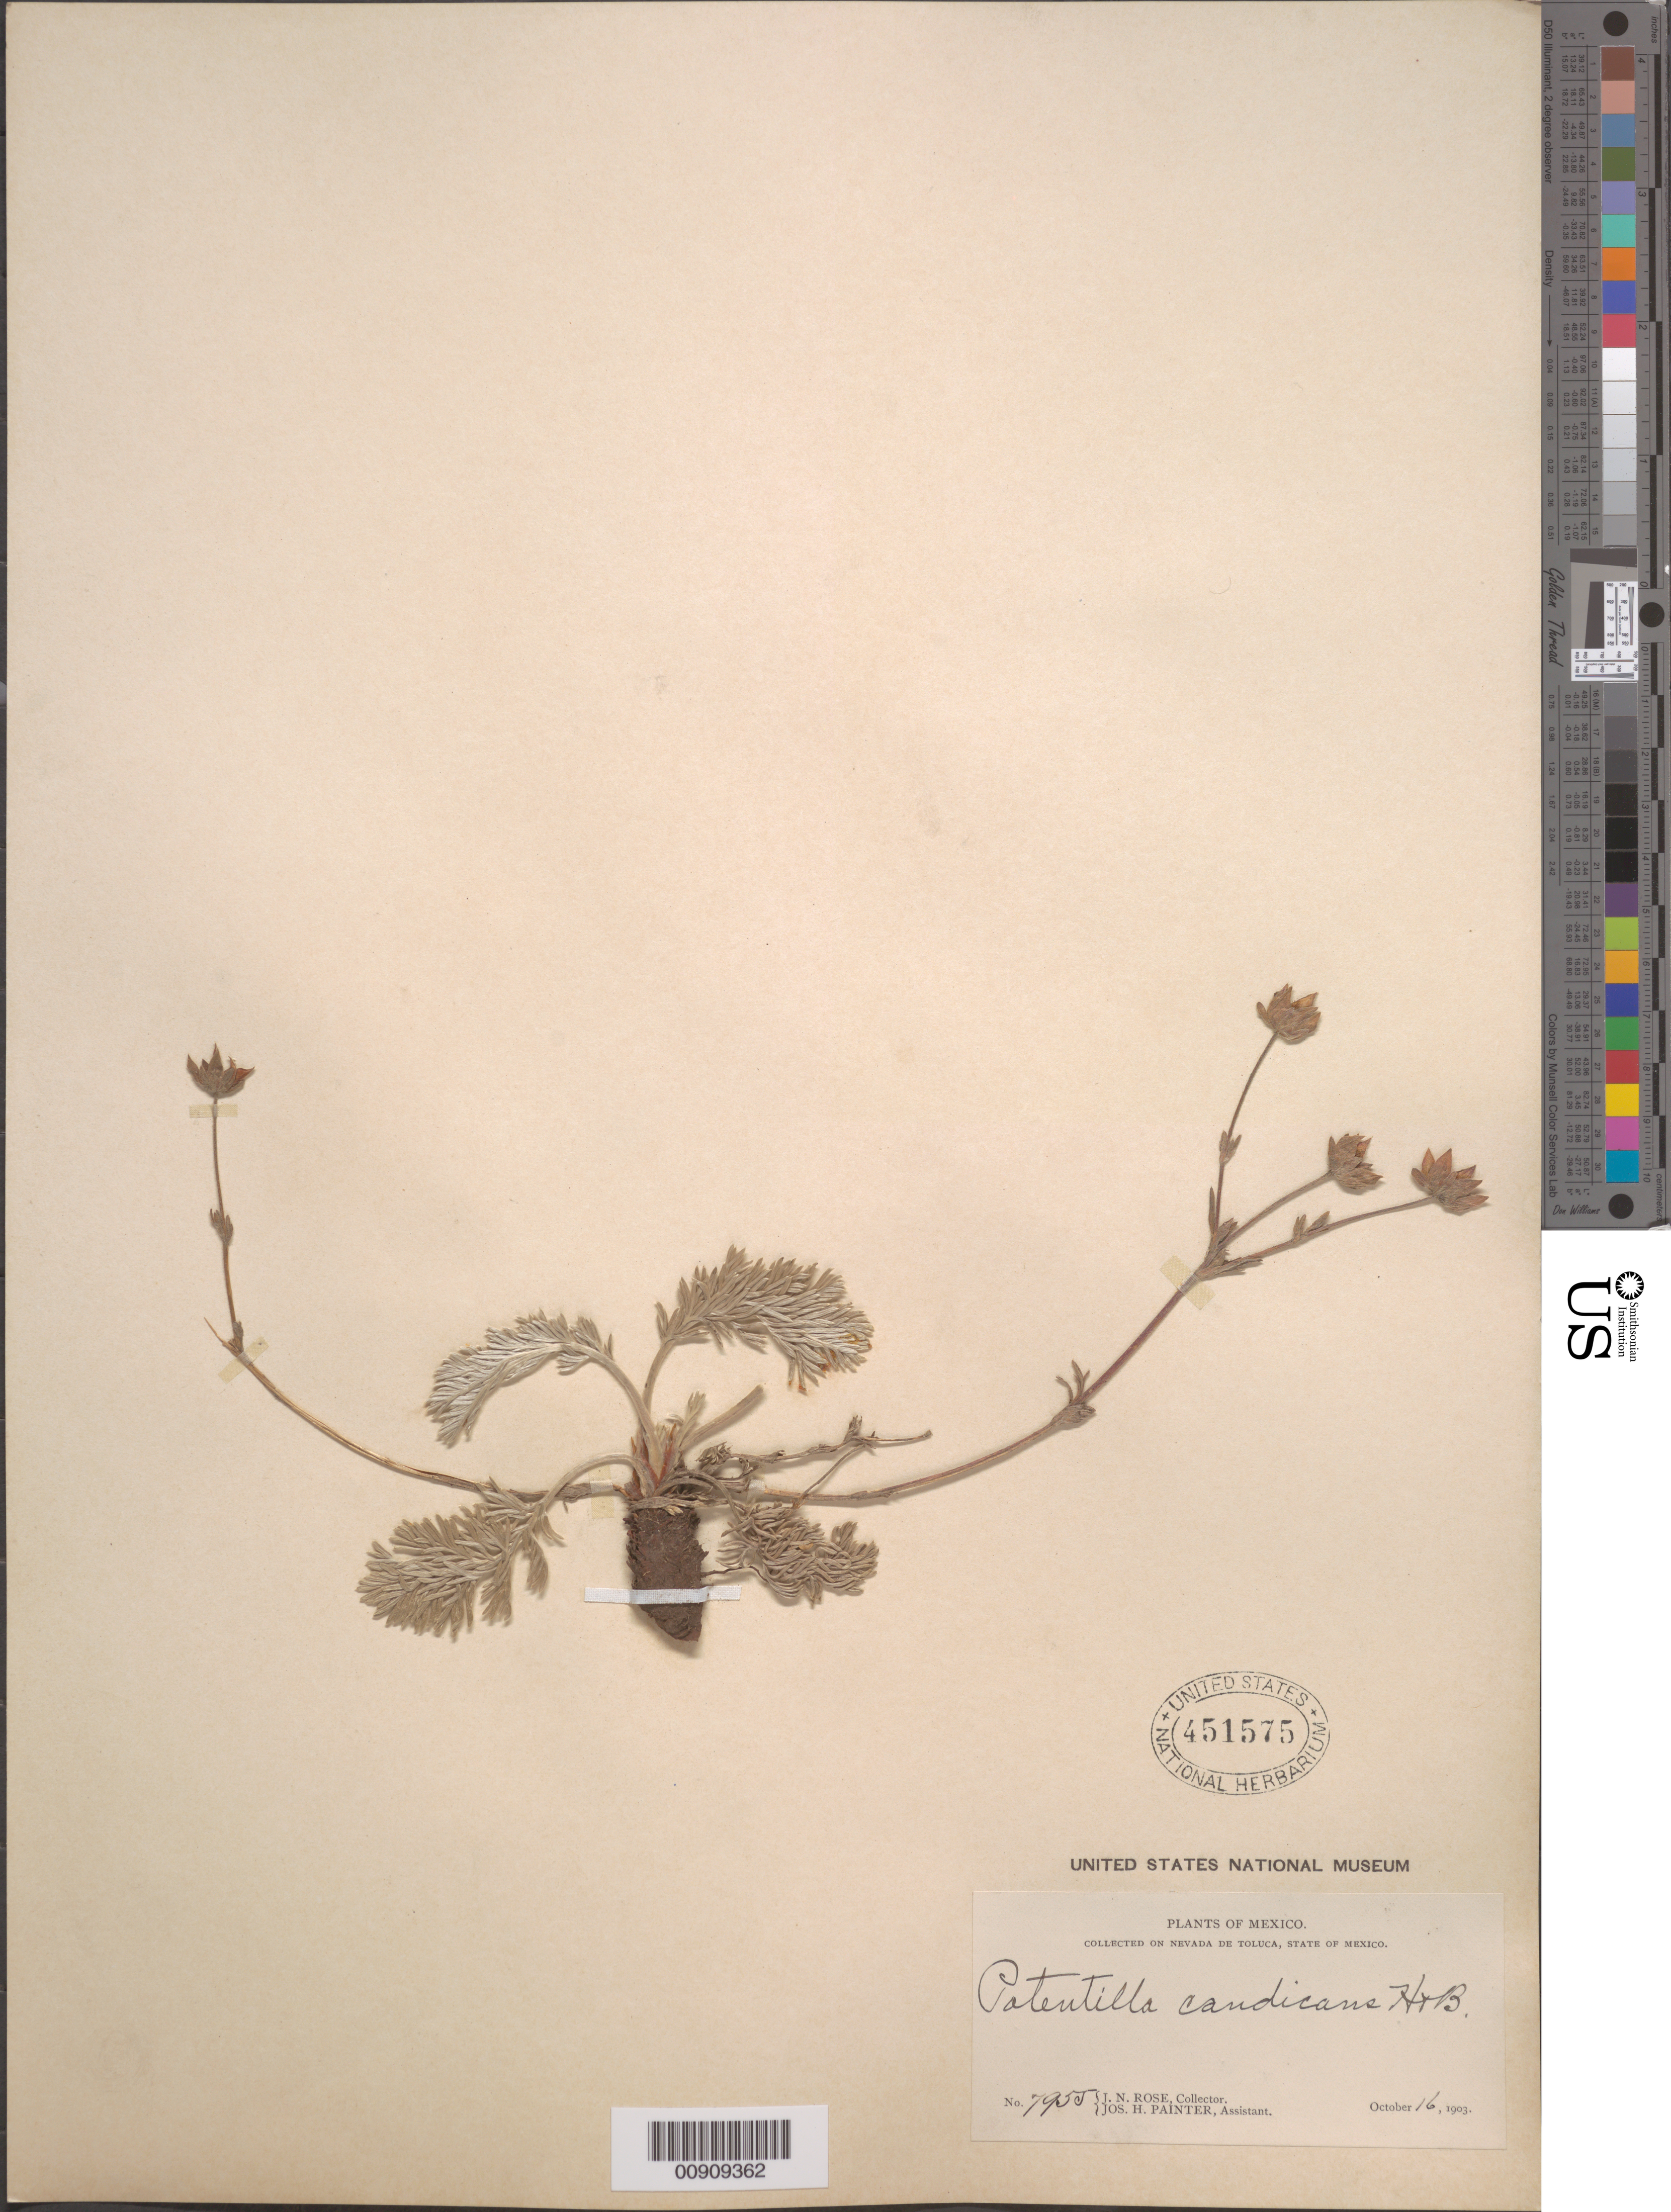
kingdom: Plantae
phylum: Tracheophyta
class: Magnoliopsida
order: Rosales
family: Rosaceae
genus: Potentilla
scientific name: Potentilla candicans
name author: Humb. & Bonpl. ex Nestl.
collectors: J. N. Rose & J. H. Painter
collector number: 7955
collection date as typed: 16 Oct 1903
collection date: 1903-10-16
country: Mexico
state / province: México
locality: Nevada [sic] de Toluca, State of Mexico.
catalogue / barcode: US 451575